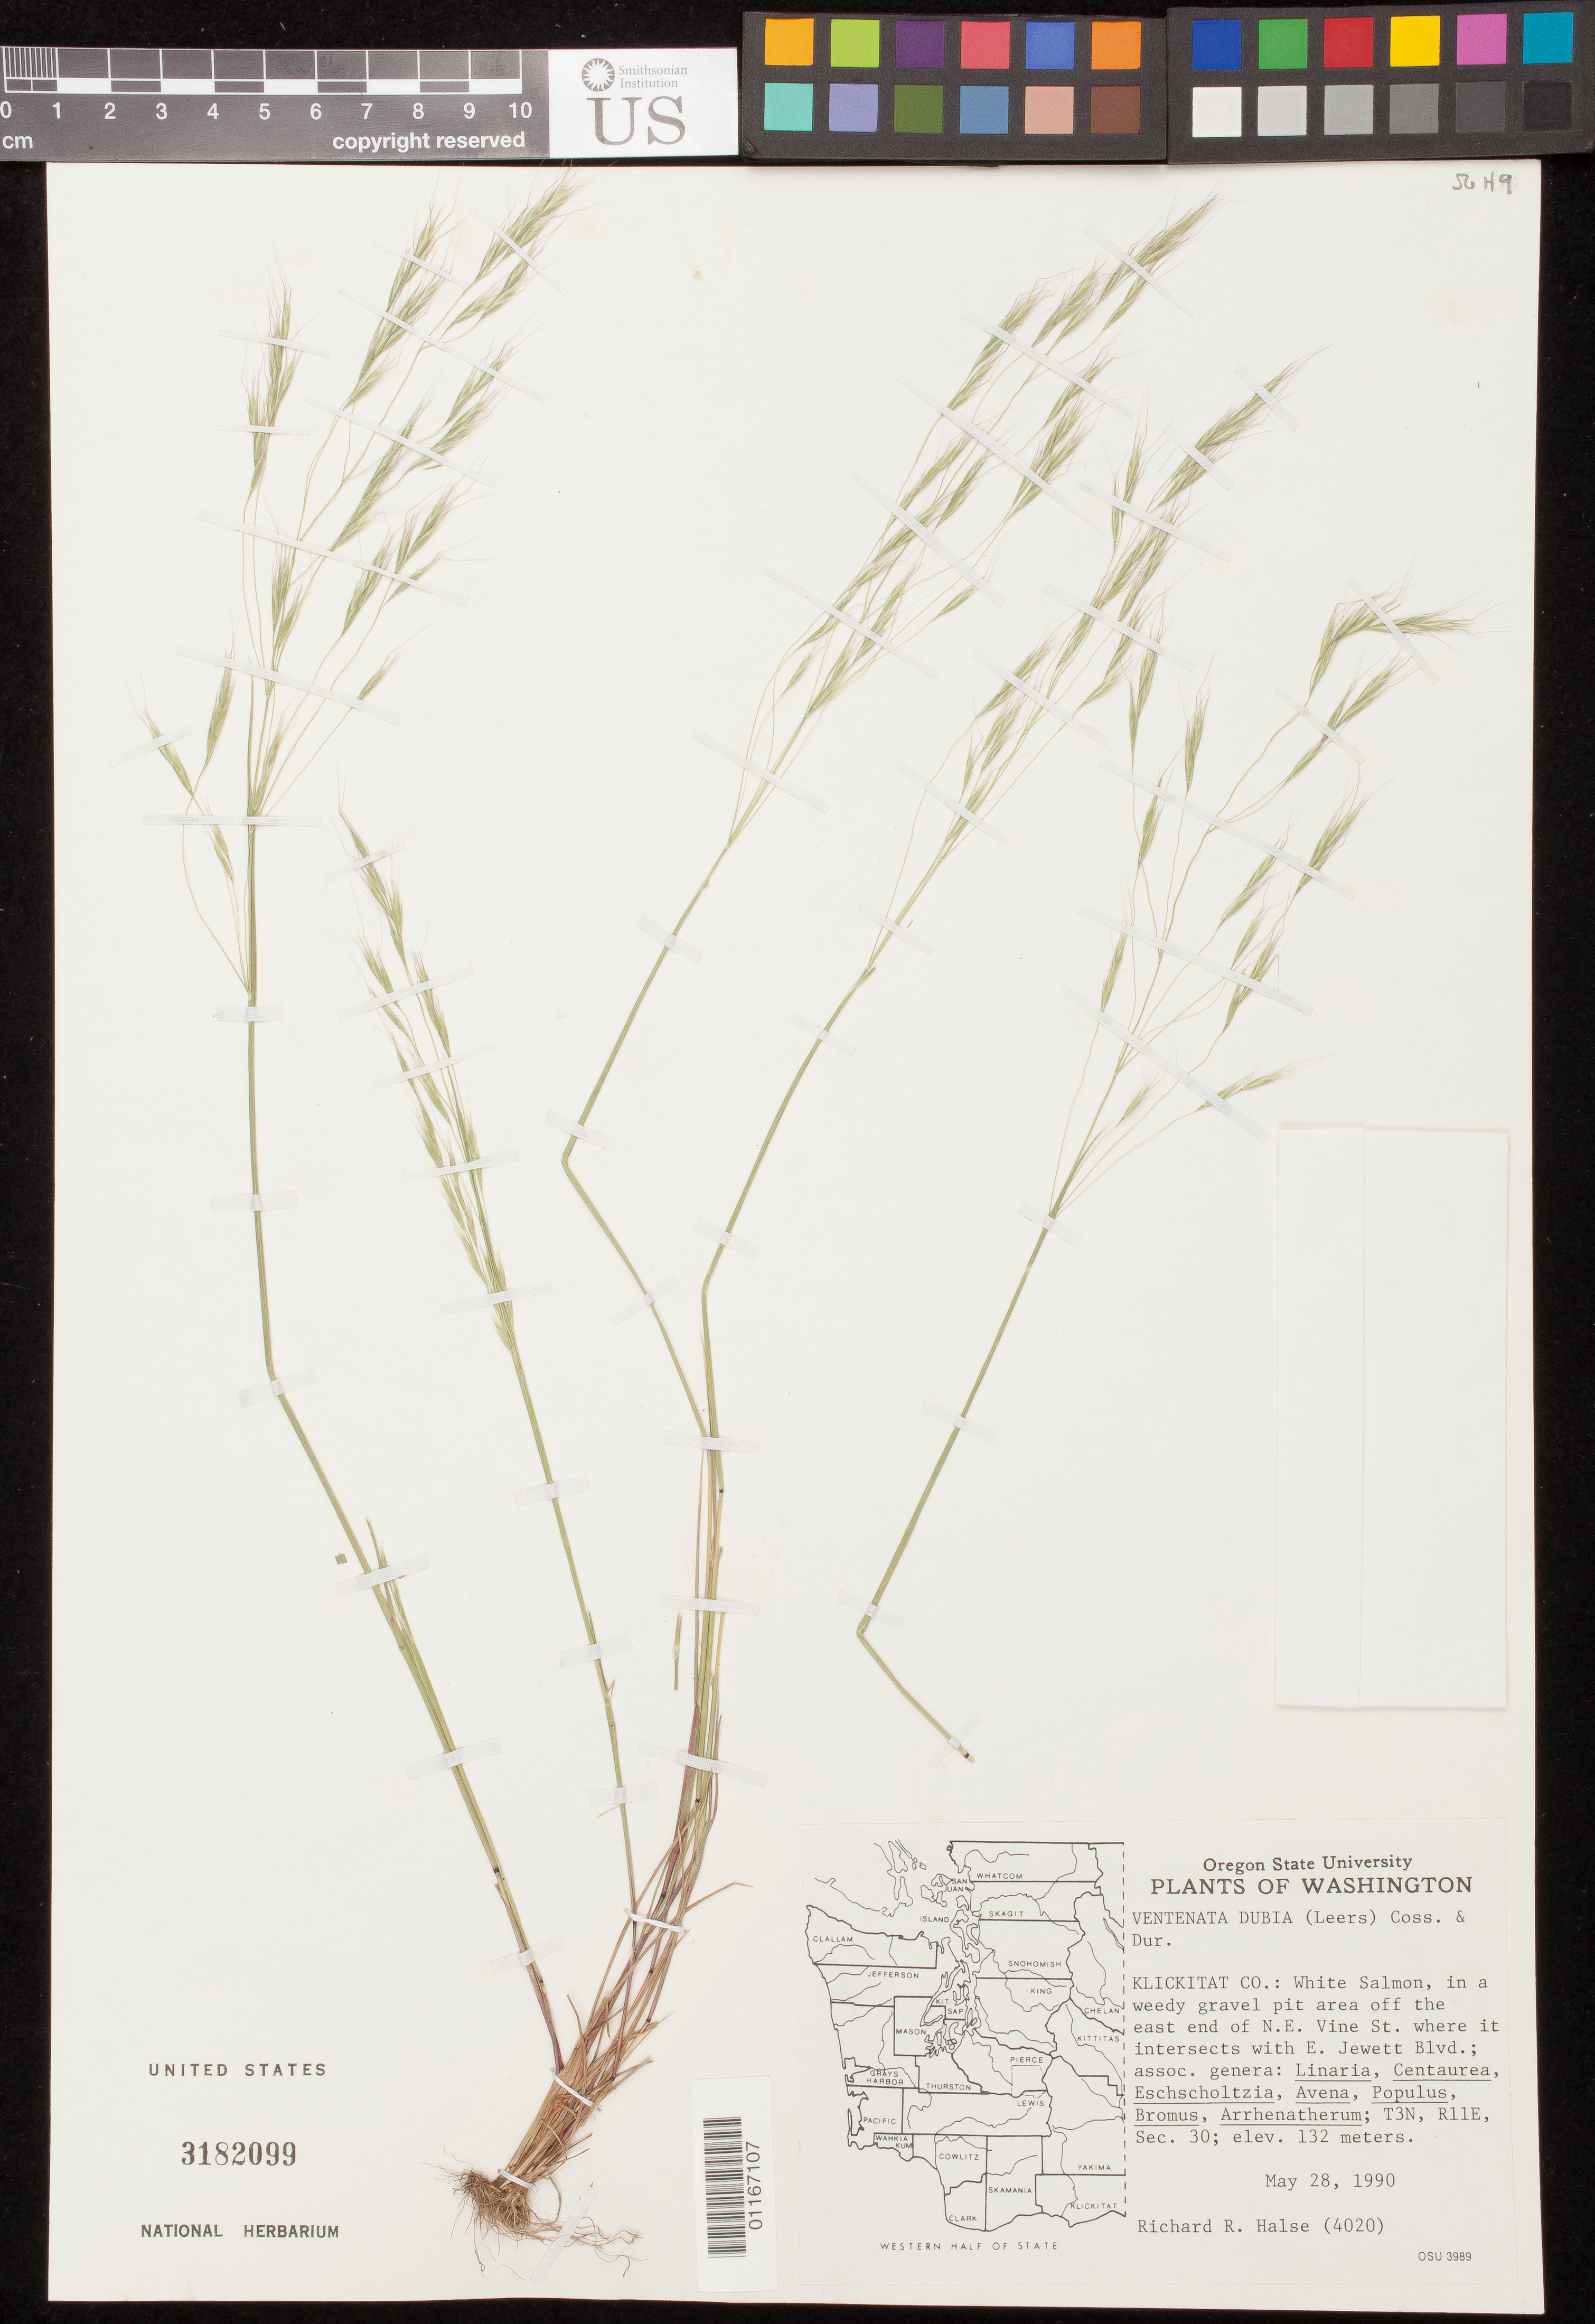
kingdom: Plantae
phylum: Tracheophyta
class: Liliopsida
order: Poales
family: Poaceae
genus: Ventenata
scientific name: Ventenata dubia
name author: (Leers) Coss.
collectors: R. Halse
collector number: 4020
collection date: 1990-05-28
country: United States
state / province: Washington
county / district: Klickitat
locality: East end of NE Vine Street where it intersects with E. Jewett Blvd T3N, R11E, Sec. 30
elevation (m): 132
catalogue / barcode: US 3182099